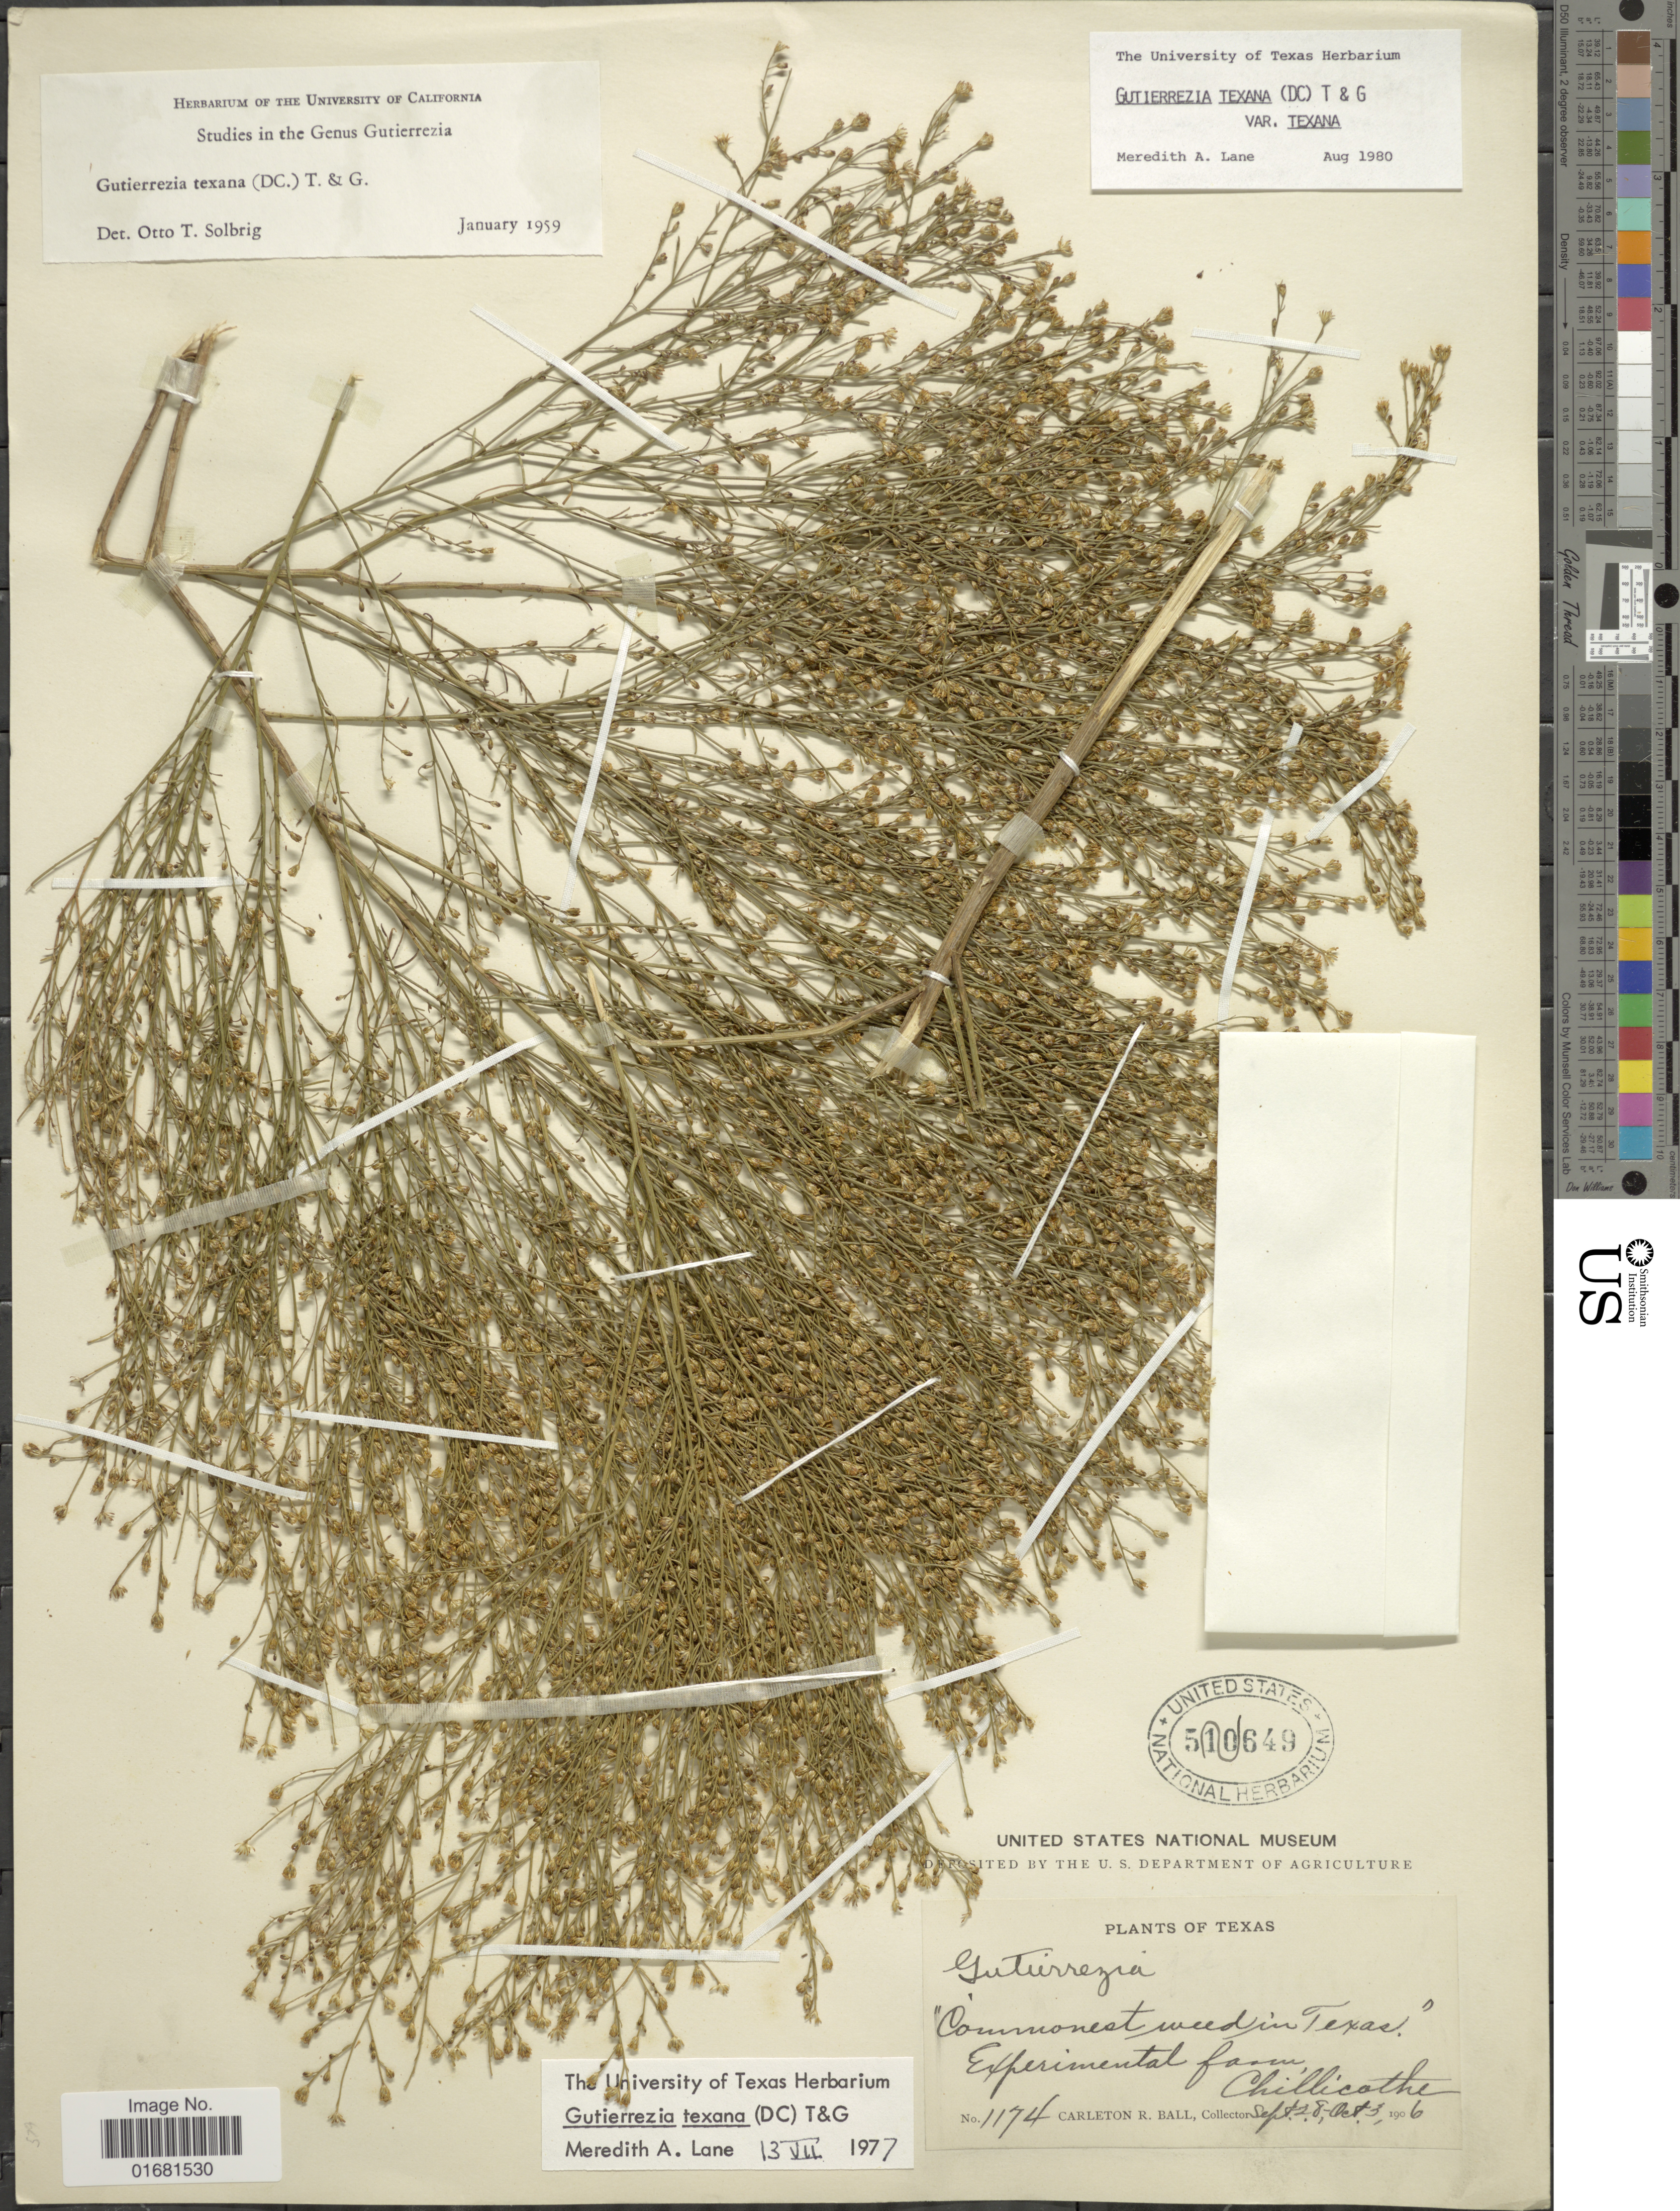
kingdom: Plantae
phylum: Tracheophyta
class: Magnoliopsida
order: Asterales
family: Asteraceae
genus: Gutierrezia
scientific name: Gutierrezia texana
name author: (DC.) Torr. & A. Gray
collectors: C. R. Ball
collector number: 1174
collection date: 1906-09-28/1906-10-03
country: United States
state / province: Texas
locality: Texas. Experimental farm . Chilicothe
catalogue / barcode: US 510649